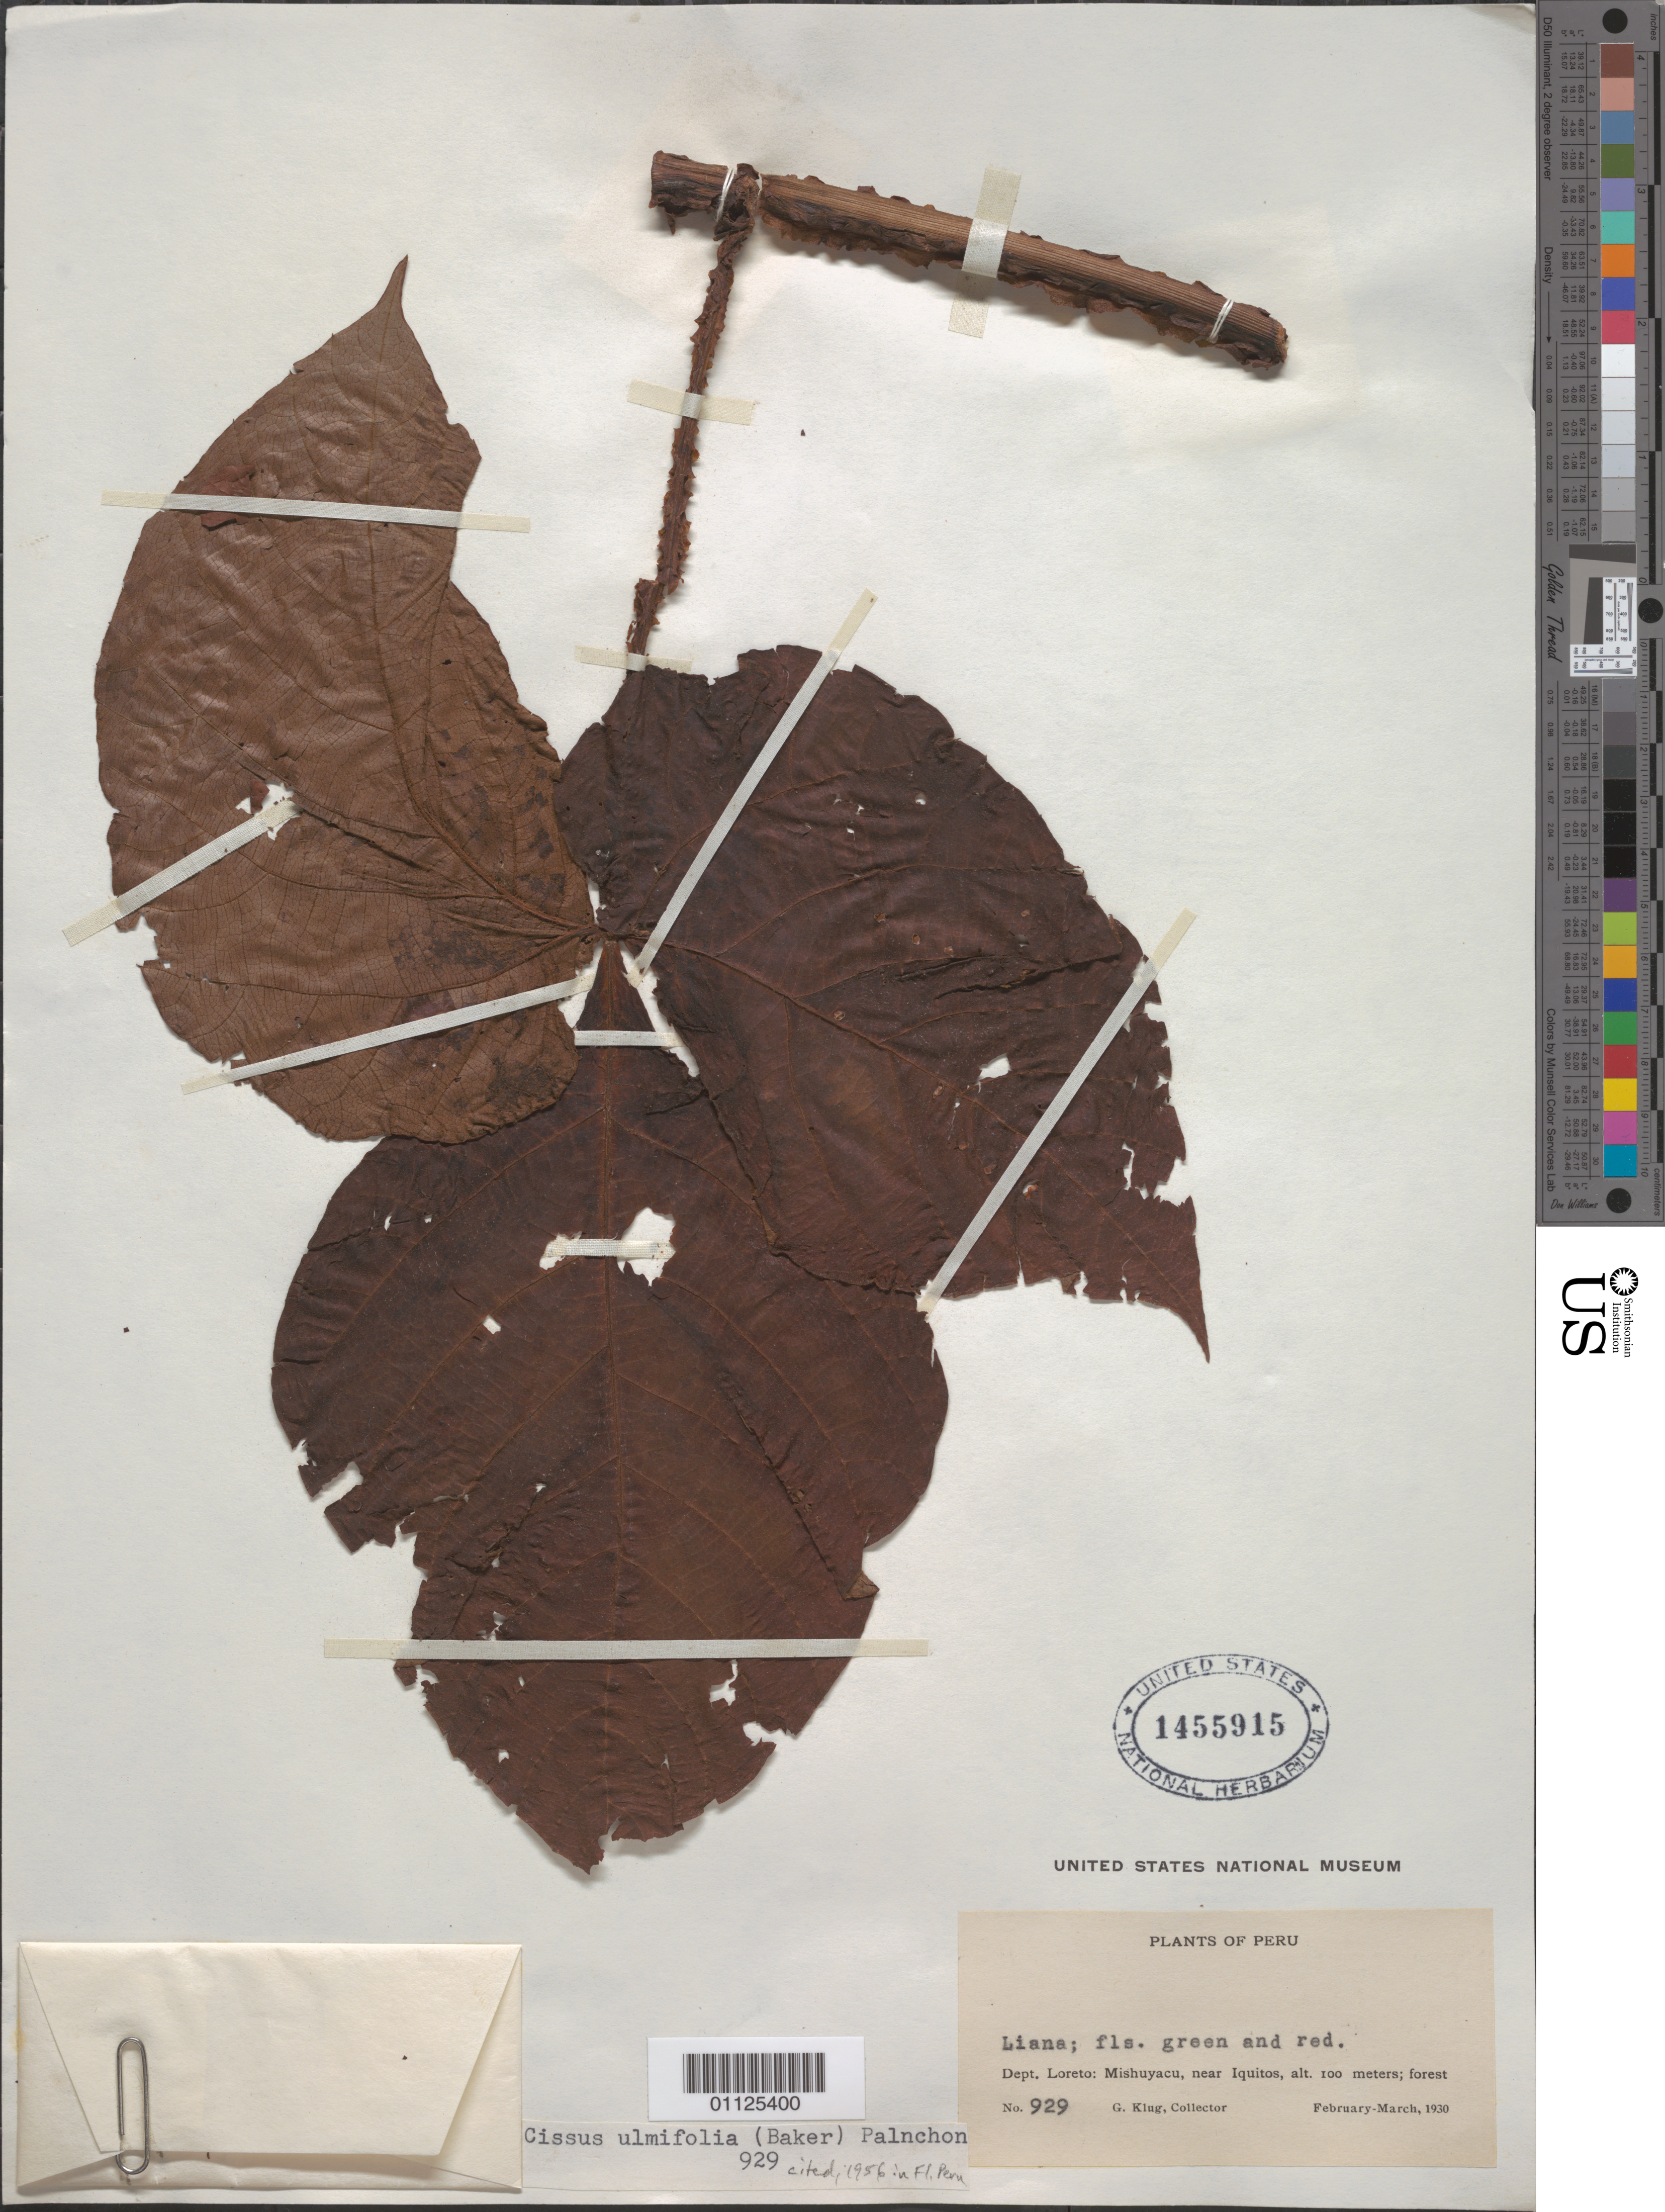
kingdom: Plantae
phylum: Tracheophyta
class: Magnoliopsida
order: Vitales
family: Vitaceae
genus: Cissus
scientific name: Cissus ulmifolia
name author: (Baker) Planch.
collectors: G. Klug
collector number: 929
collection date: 1930-02/1930-03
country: Peru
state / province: Loreto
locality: Mishuyacu, near Iquitos.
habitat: Forest.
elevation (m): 100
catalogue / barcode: US 1455915